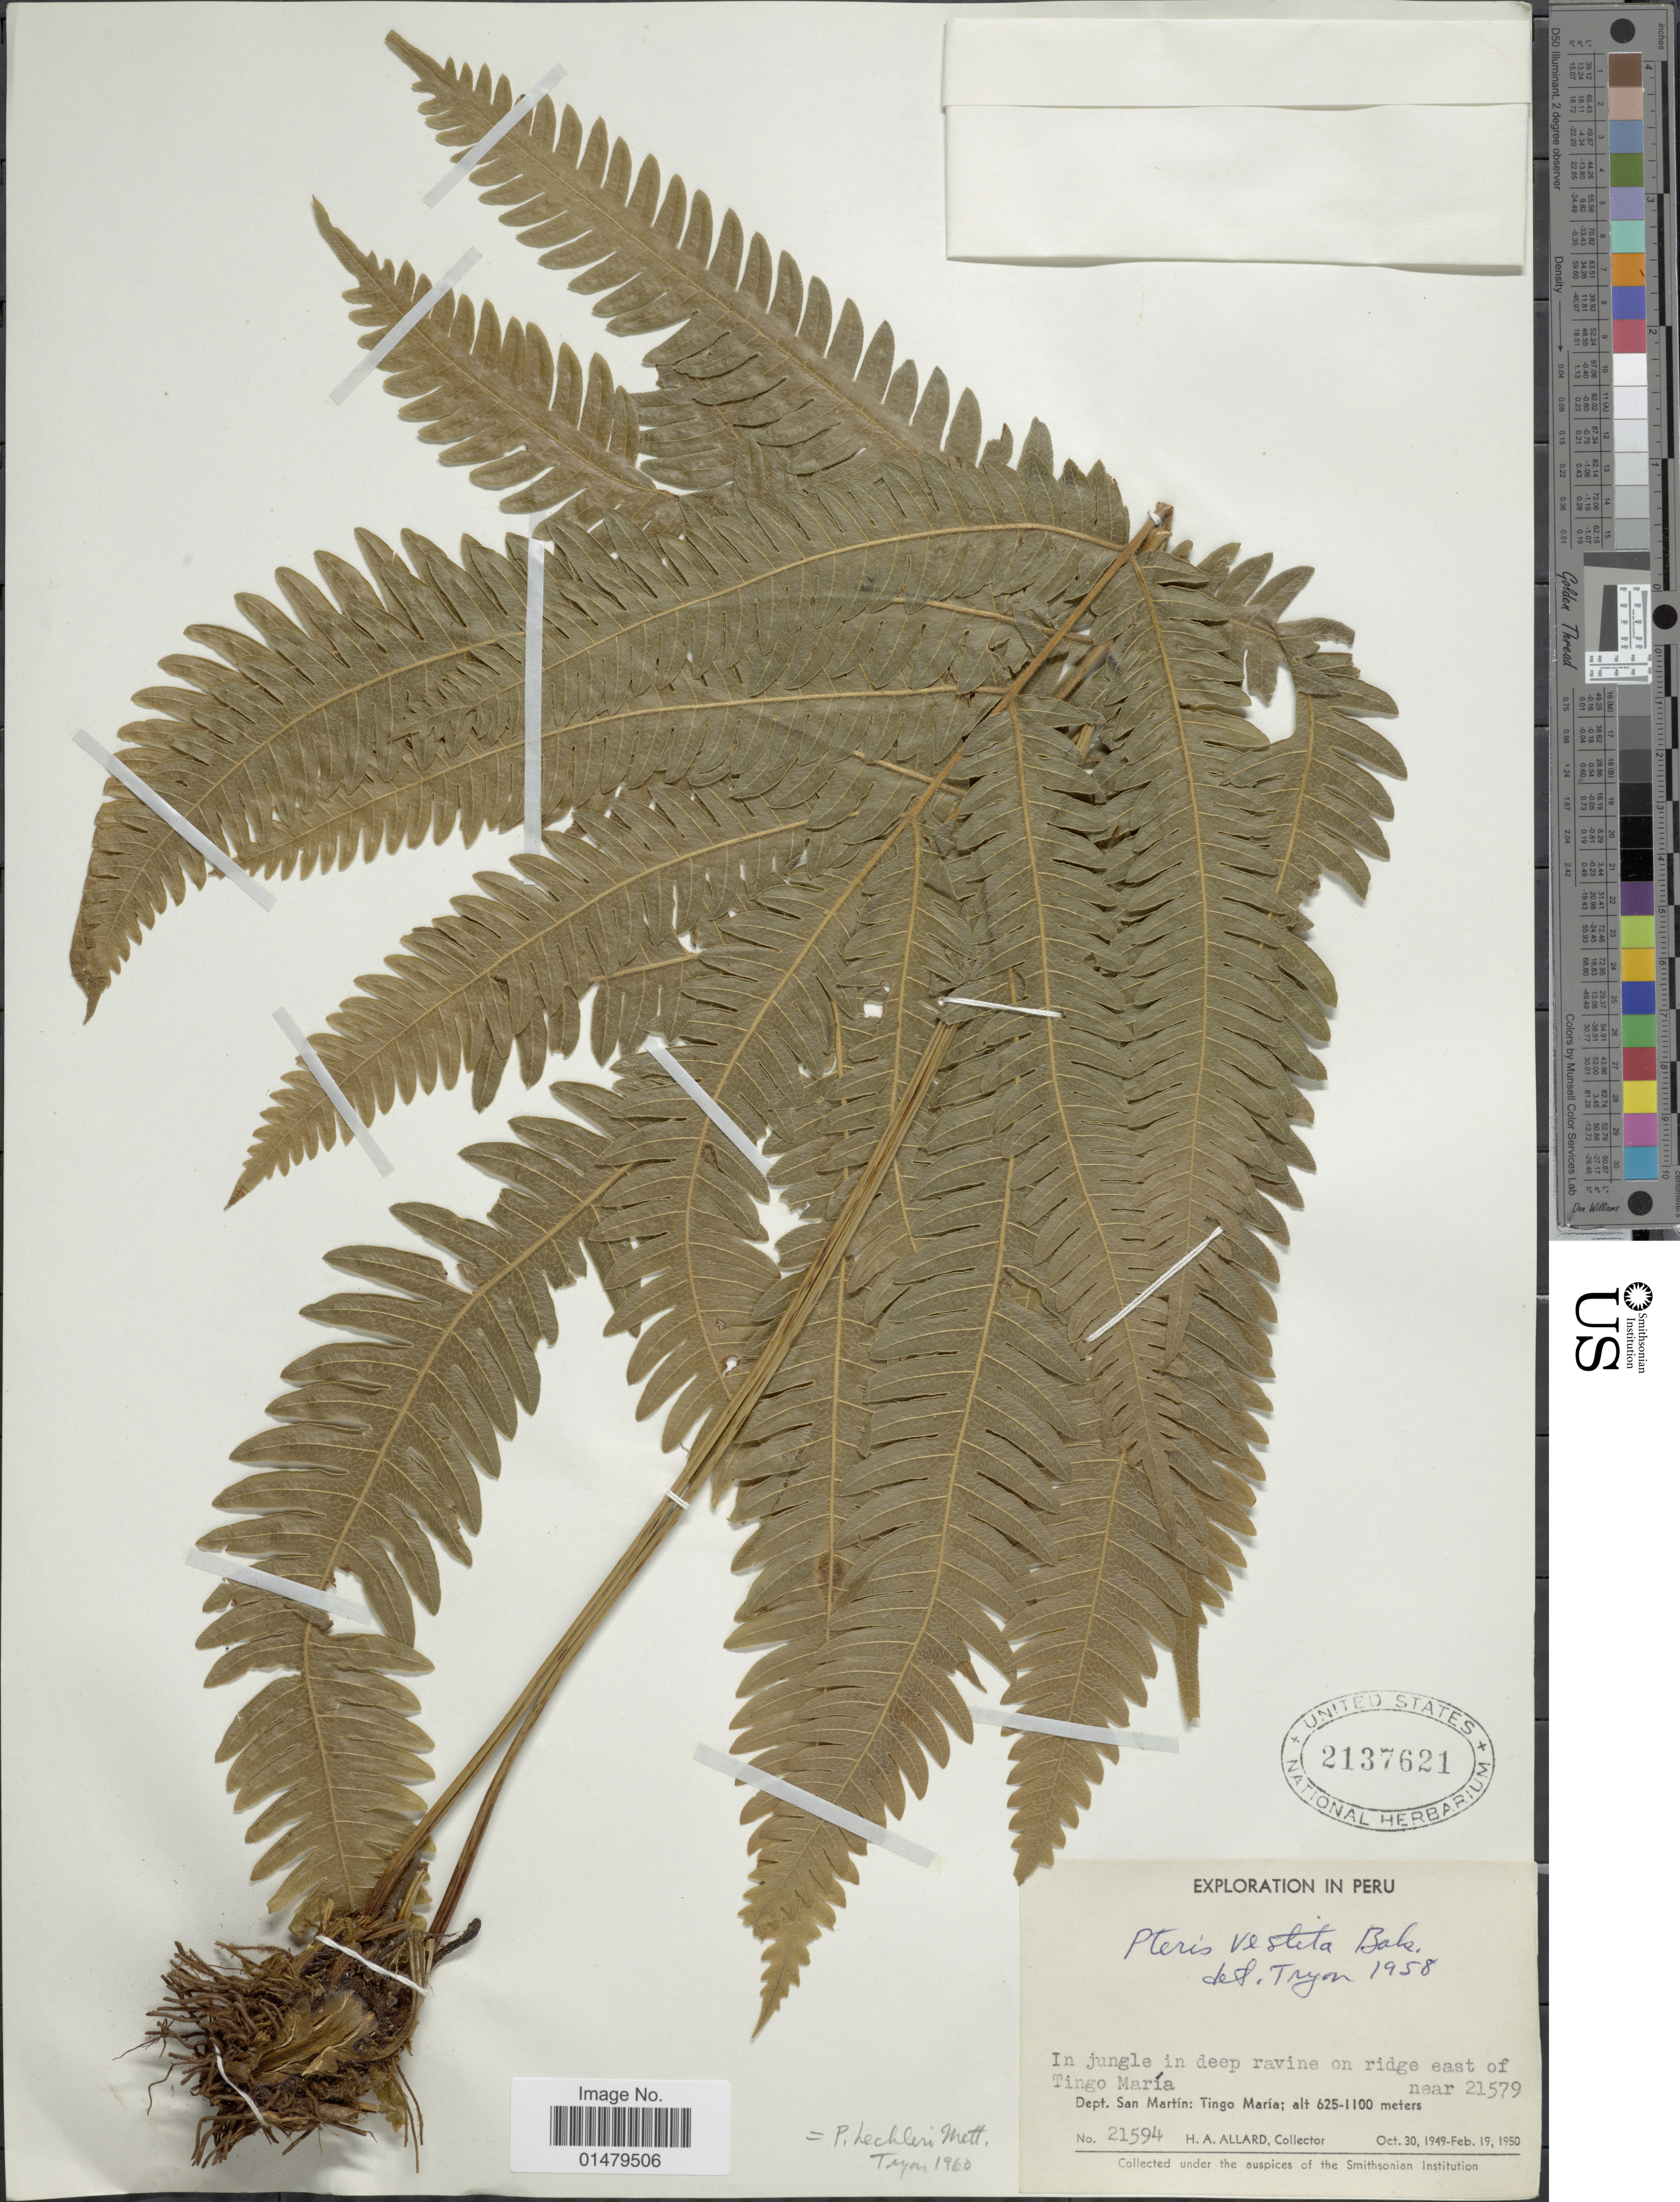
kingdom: Plantae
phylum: Tracheophyta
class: Polypodiopsida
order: Polypodiales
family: Pteridaceae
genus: Pteris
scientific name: Pteris lechleri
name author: Mett.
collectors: H. A. Allard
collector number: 21594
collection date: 1949-10-30/1950-02-19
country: Peru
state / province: San Martín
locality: In jungle in deep ravine on ridge east of Tingo Maria. Dept. San Martin: Tingo Maria. Near 21579.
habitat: in jungle in deep ravine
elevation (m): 625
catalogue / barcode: US 2137621